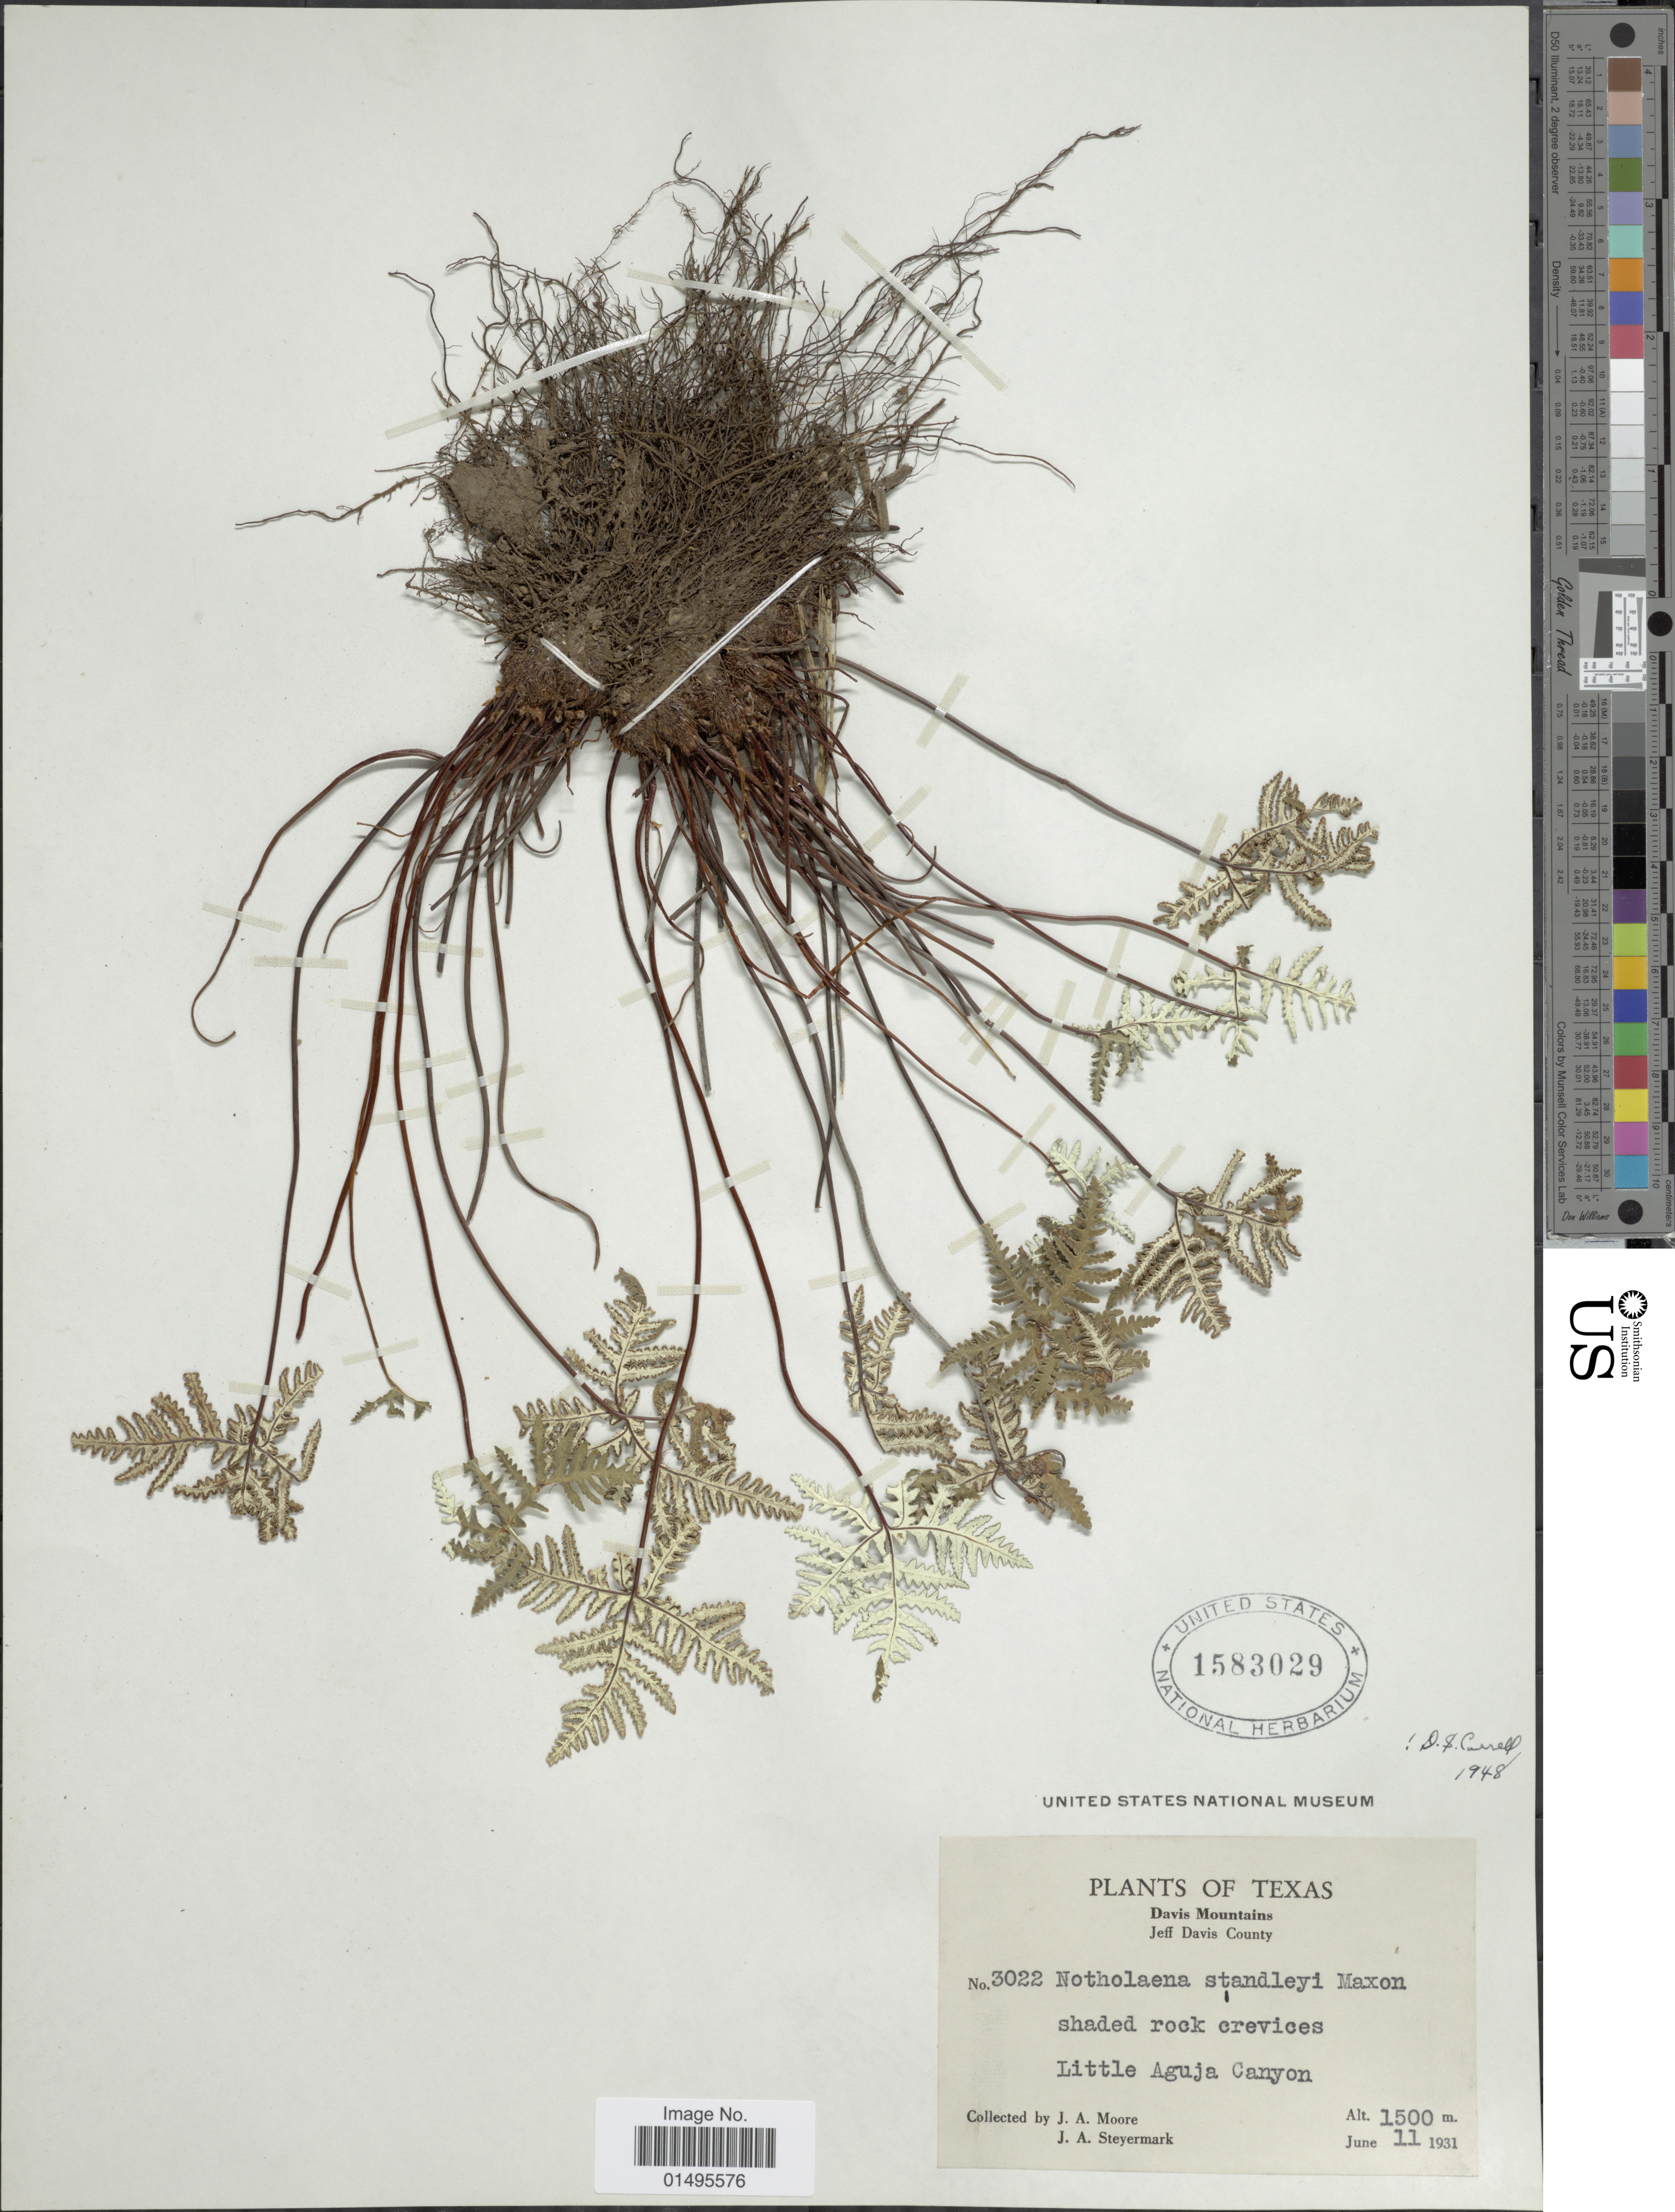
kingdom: Plantae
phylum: Tracheophyta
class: Polypodiopsida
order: Polypodiales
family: Pteridaceae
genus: Notholaena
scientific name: Notholaena standleyi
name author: Maxon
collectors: J. A. Moore & J. Steyermark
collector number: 3022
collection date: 1931-06-11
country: United States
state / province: Texas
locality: Davis Mountains, Jeff Davis County, Little Aguja Canyon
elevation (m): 1500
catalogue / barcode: US 1583029